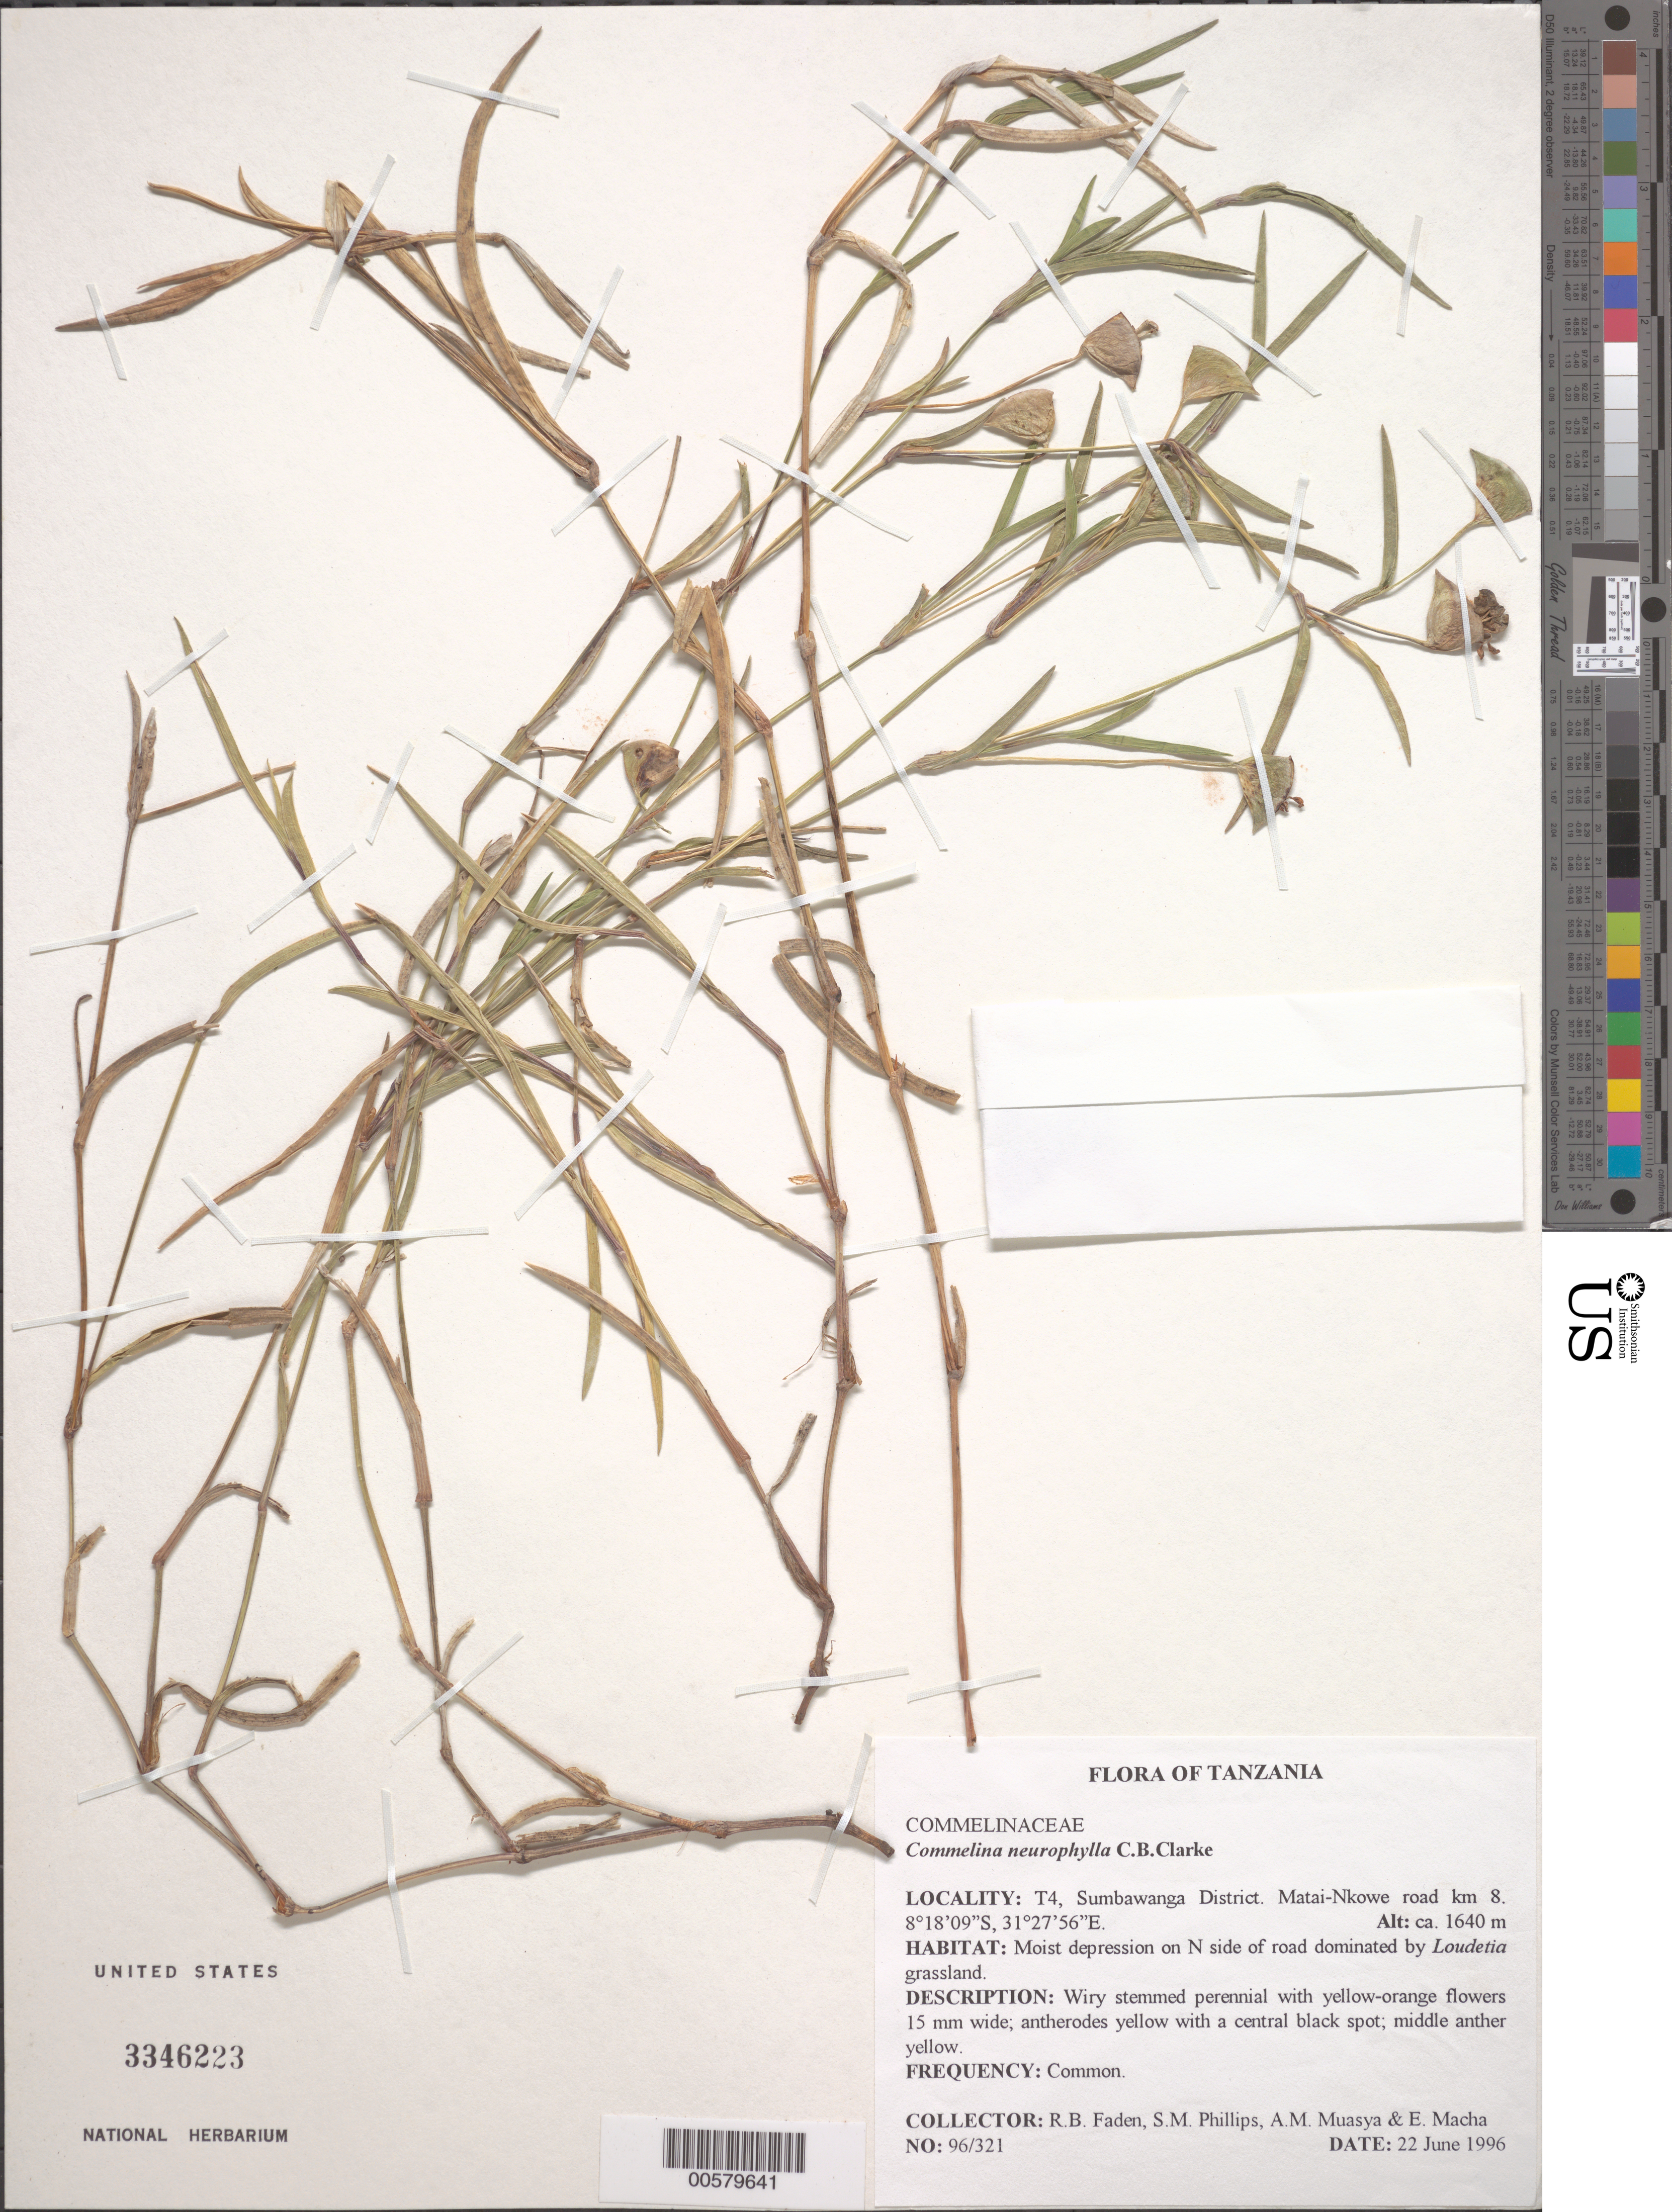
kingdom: Plantae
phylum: Tracheophyta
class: Liliopsida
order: Commelinales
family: Commelinaceae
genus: Commelina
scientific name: Commelina neurophylla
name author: C.B. Clarke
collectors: R. B. Faden, S. M. Phillips, A. Muasya & E. Macha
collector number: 96/321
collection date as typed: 22 Jun 1996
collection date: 1996-06-22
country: Tanzania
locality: T4, sumbawanga dist., matqi-nkowe road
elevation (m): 1640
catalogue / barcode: US 3346223